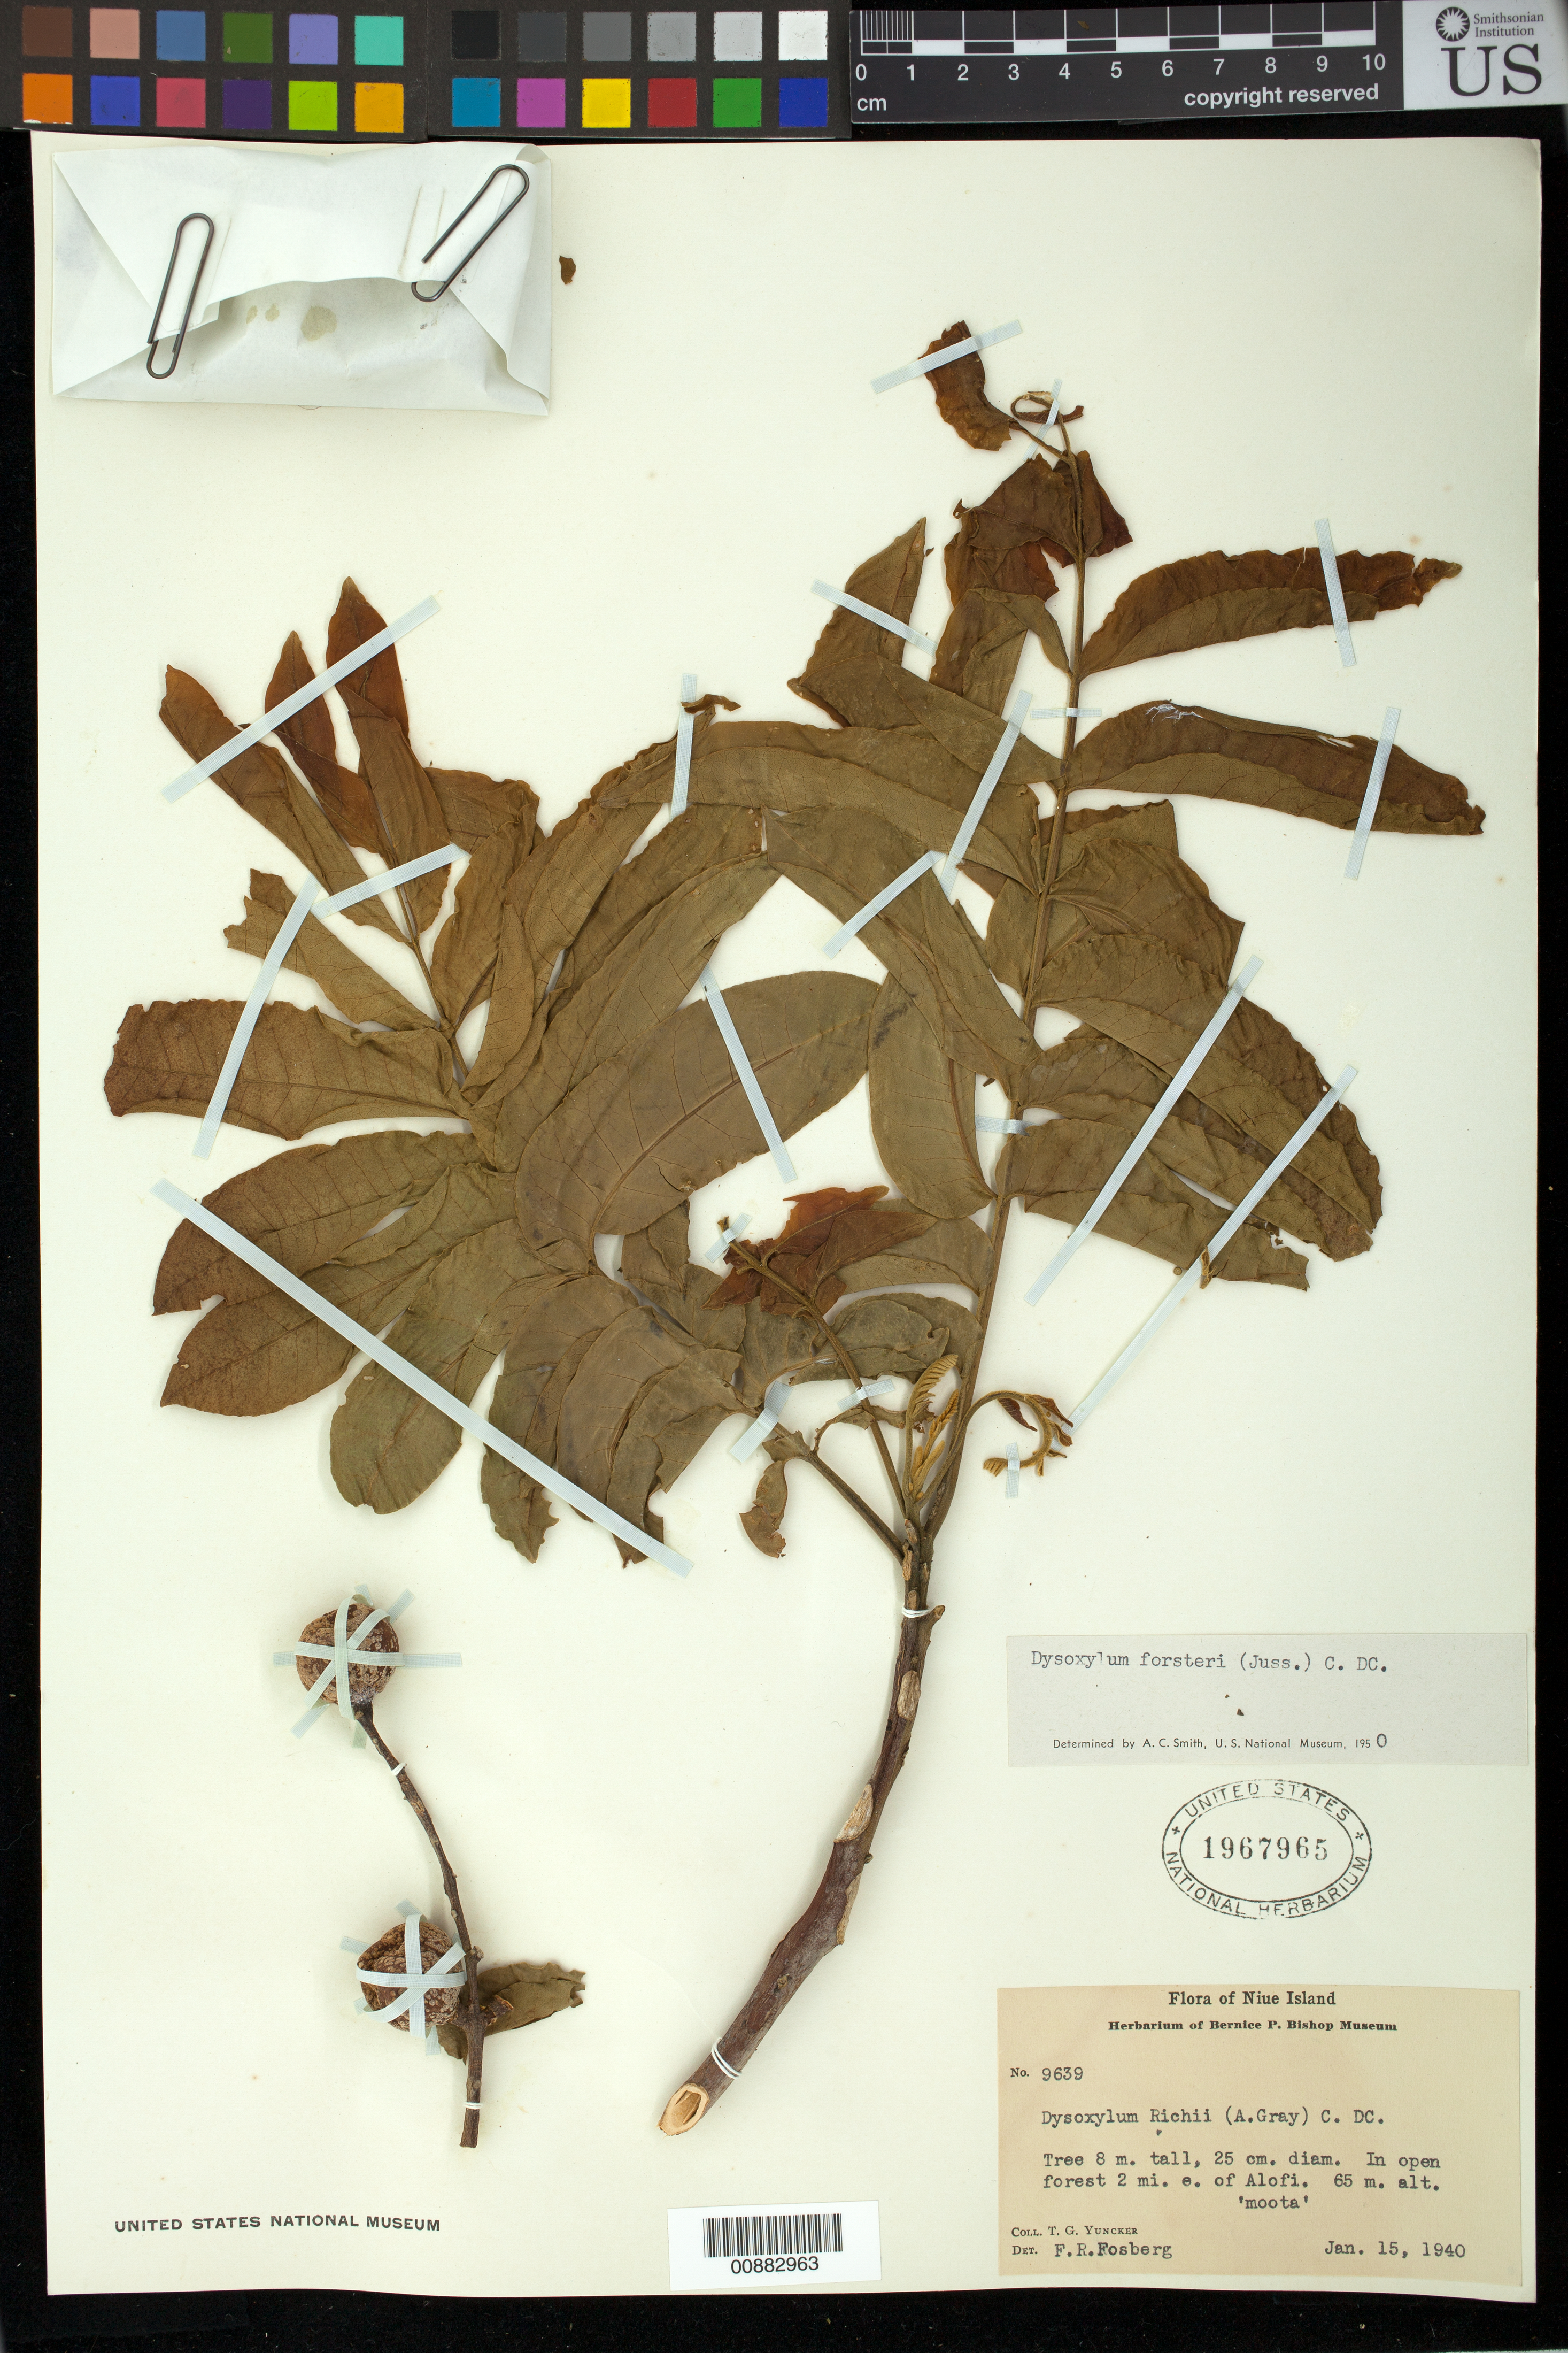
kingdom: Plantae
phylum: Tracheophyta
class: Magnoliopsida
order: Sapindales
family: Meliaceae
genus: Didymocheton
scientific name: Didymocheton alliaceus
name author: (G. Forst.) Mabb.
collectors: T. G. Yuncker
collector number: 9639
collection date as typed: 15 Jan 1940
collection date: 1940-01-15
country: Niue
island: Niue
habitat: in open forest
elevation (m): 65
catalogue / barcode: US 1967965